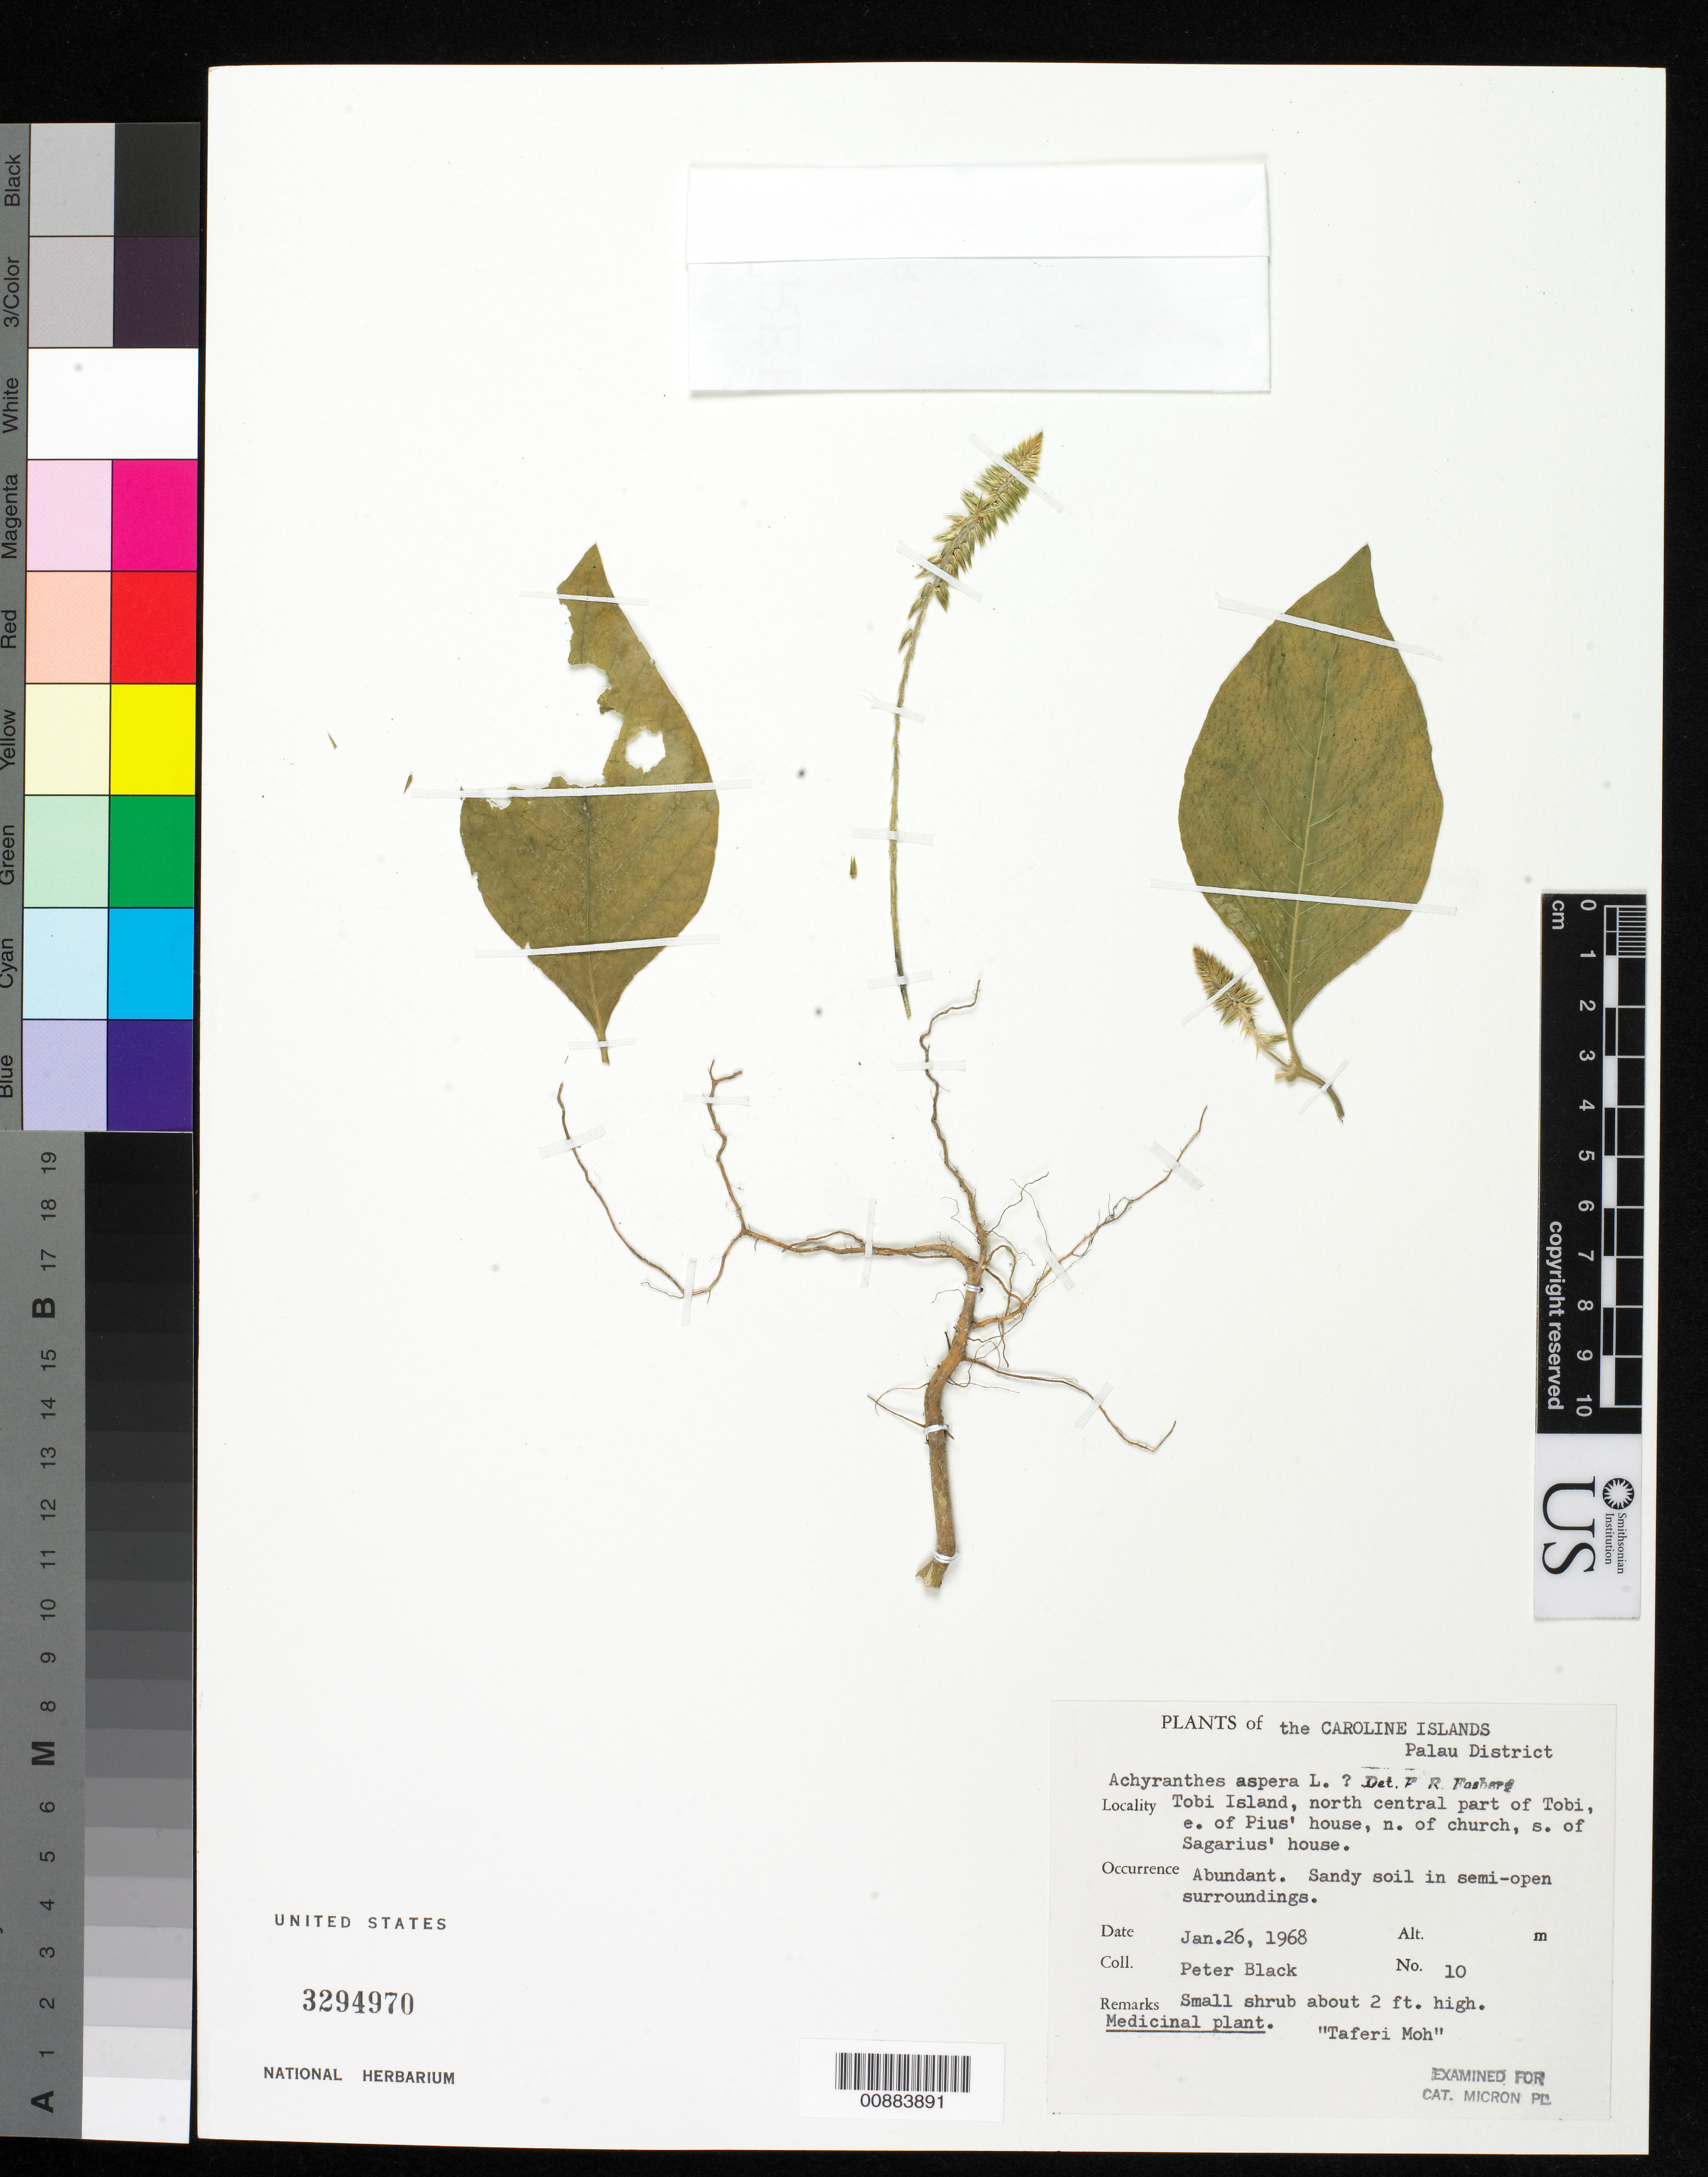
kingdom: Plantae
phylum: Tracheophyta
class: Magnoliopsida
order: Caryophyllales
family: Amaranthaceae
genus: Achyranthes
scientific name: Achyranthes aspera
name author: L.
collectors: -- Black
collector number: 10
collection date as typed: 26 Jan 1968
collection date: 1968-01-26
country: Palau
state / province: Belau Outliers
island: Tobi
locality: N central part of Tobi, E of Pius' house, N of church, S of Sagarius' house.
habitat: Sandy soil in semi-open surroundings.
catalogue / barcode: US 3294970